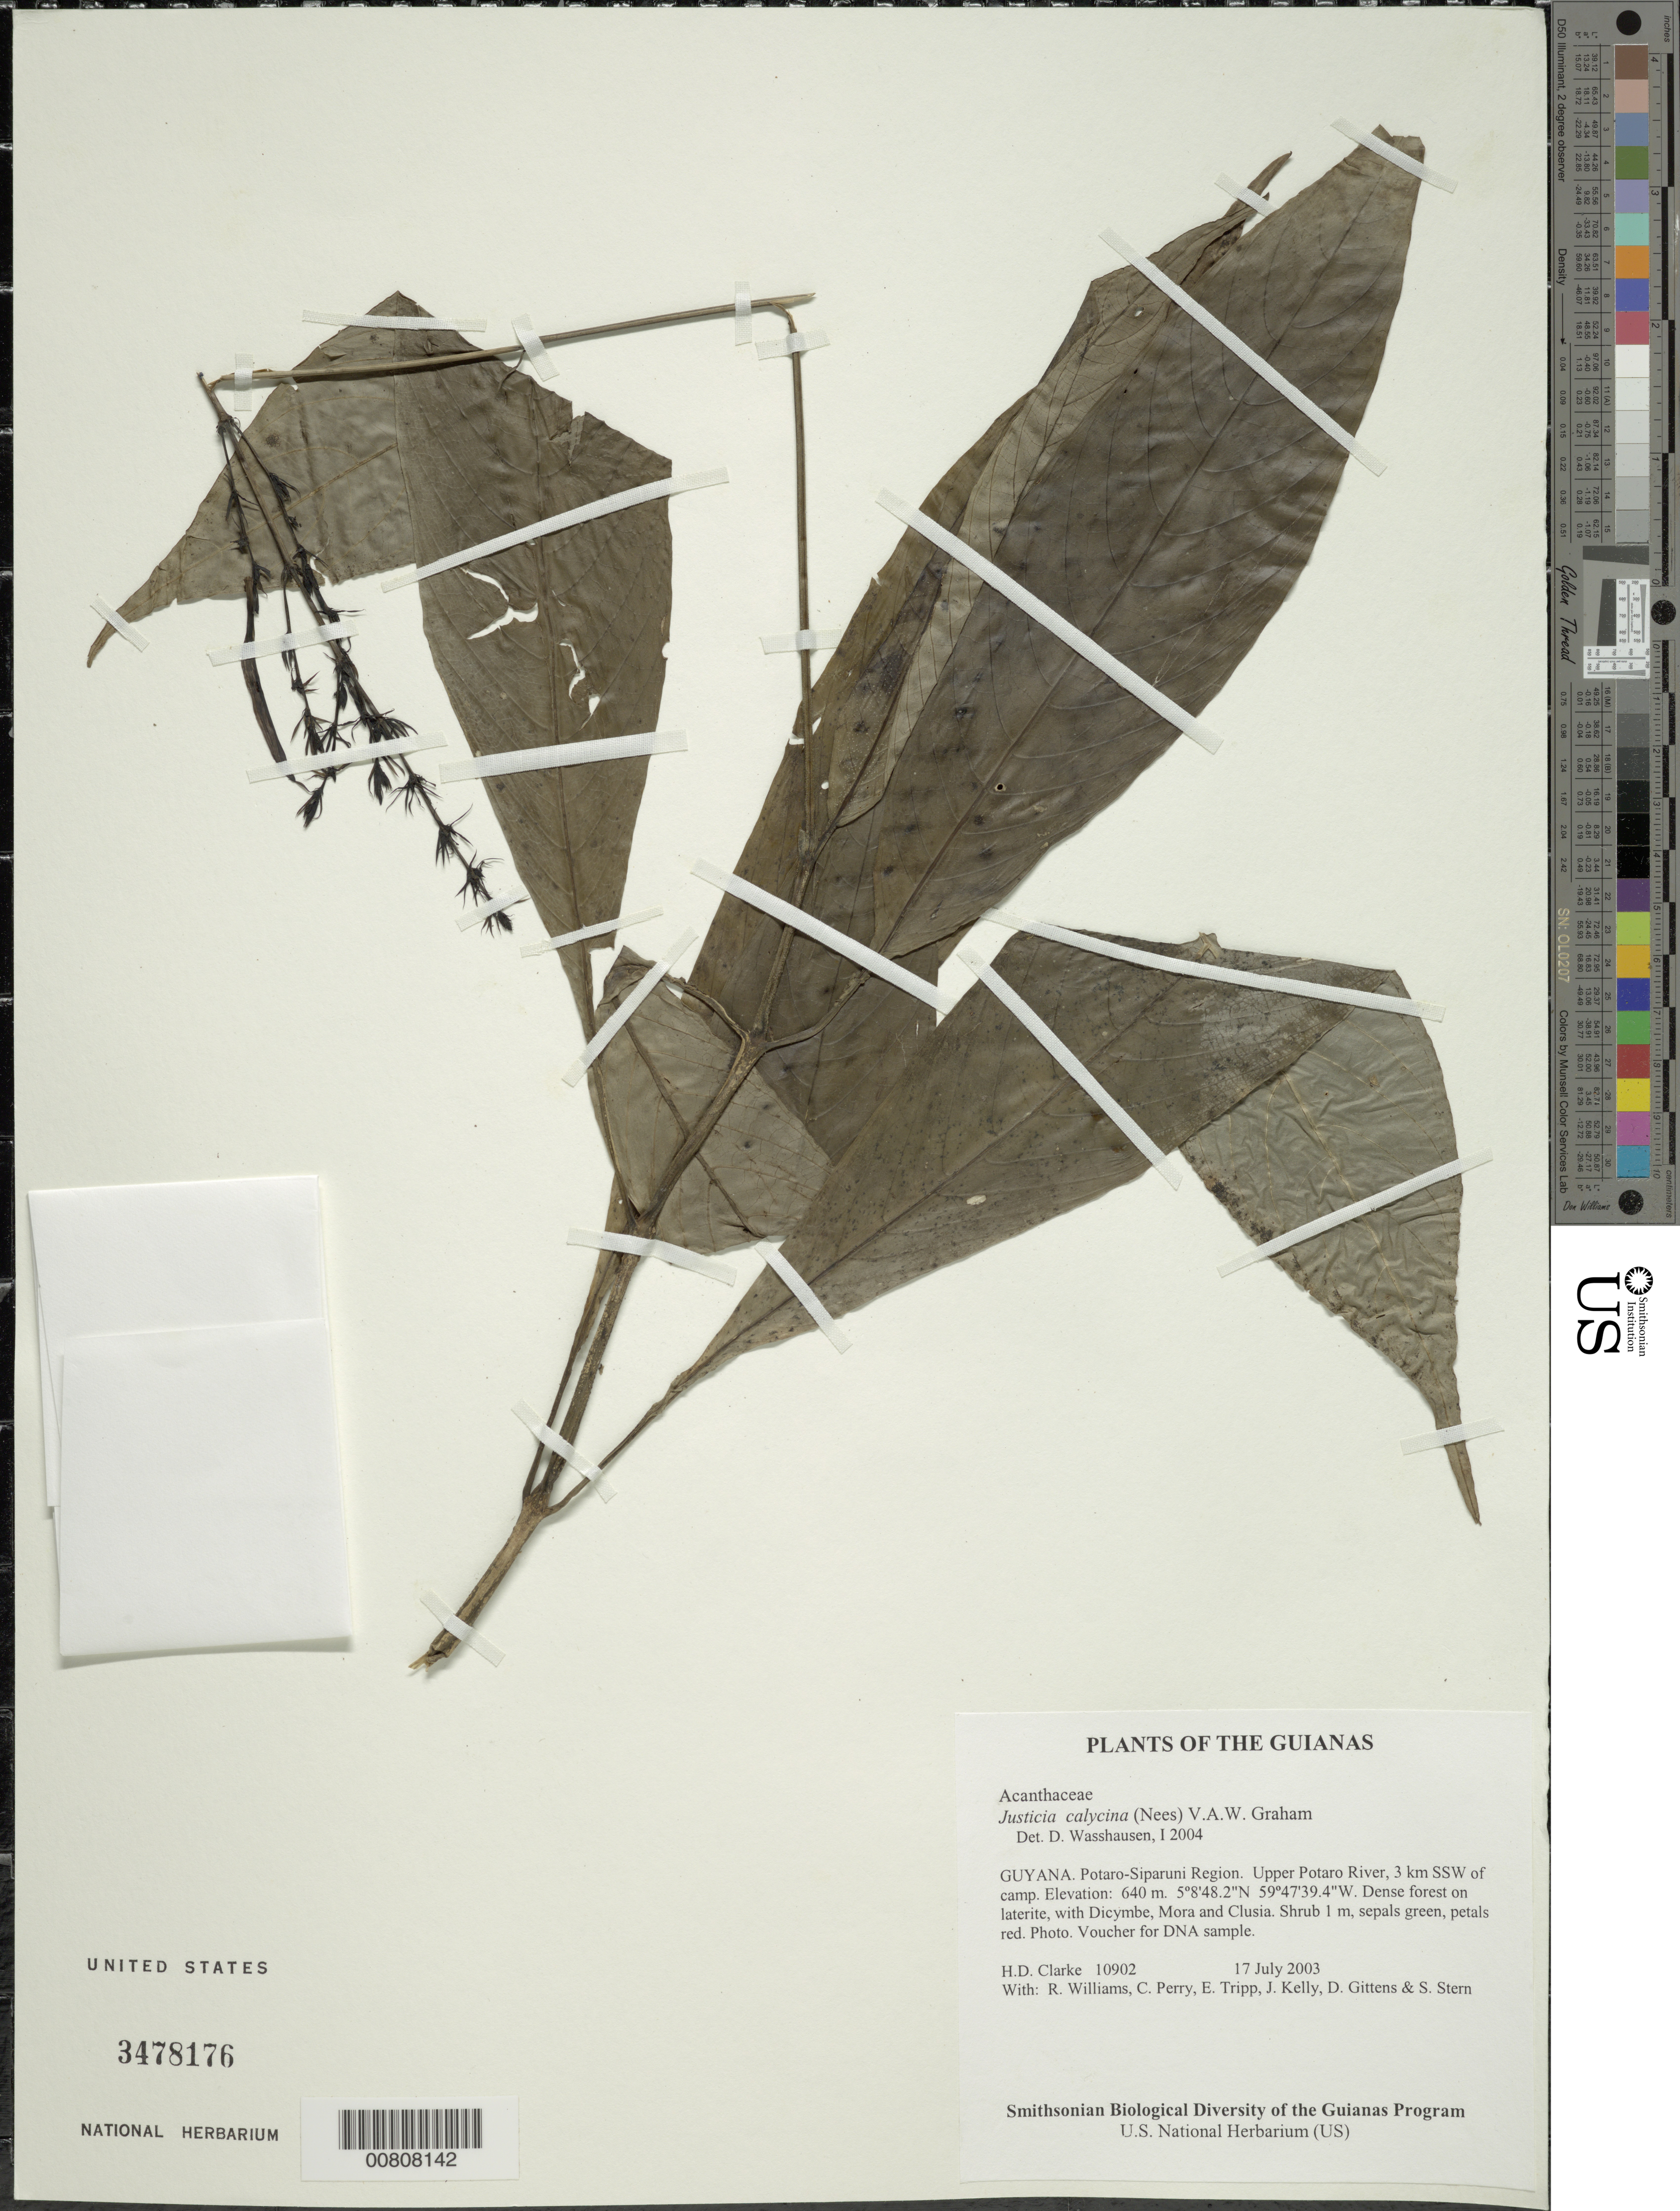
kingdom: Plantae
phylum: Tracheophyta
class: Magnoliopsida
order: Lamiales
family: Acanthaceae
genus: Justicia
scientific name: Justicia calycina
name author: (Nees) V.A.W. Graham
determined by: Wasshausen, Dieter C., (BOT), Smithsonian Institution - National Museum of Natural History (UNITED STATES)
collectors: H. D. Clarke, R. Williams, C. Perry, E. Tripp, J. Kelly, D. Gittens & S. R. Stern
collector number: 10902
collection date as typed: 17 July 2003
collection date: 2003-07-17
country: Guyana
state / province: Potaro-Siparuni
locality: Upper Potaro River, 3 km SSW of camp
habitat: Dense forest on laterite, with Dicymbe, Mora and Clusia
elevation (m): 640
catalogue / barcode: US 3478176